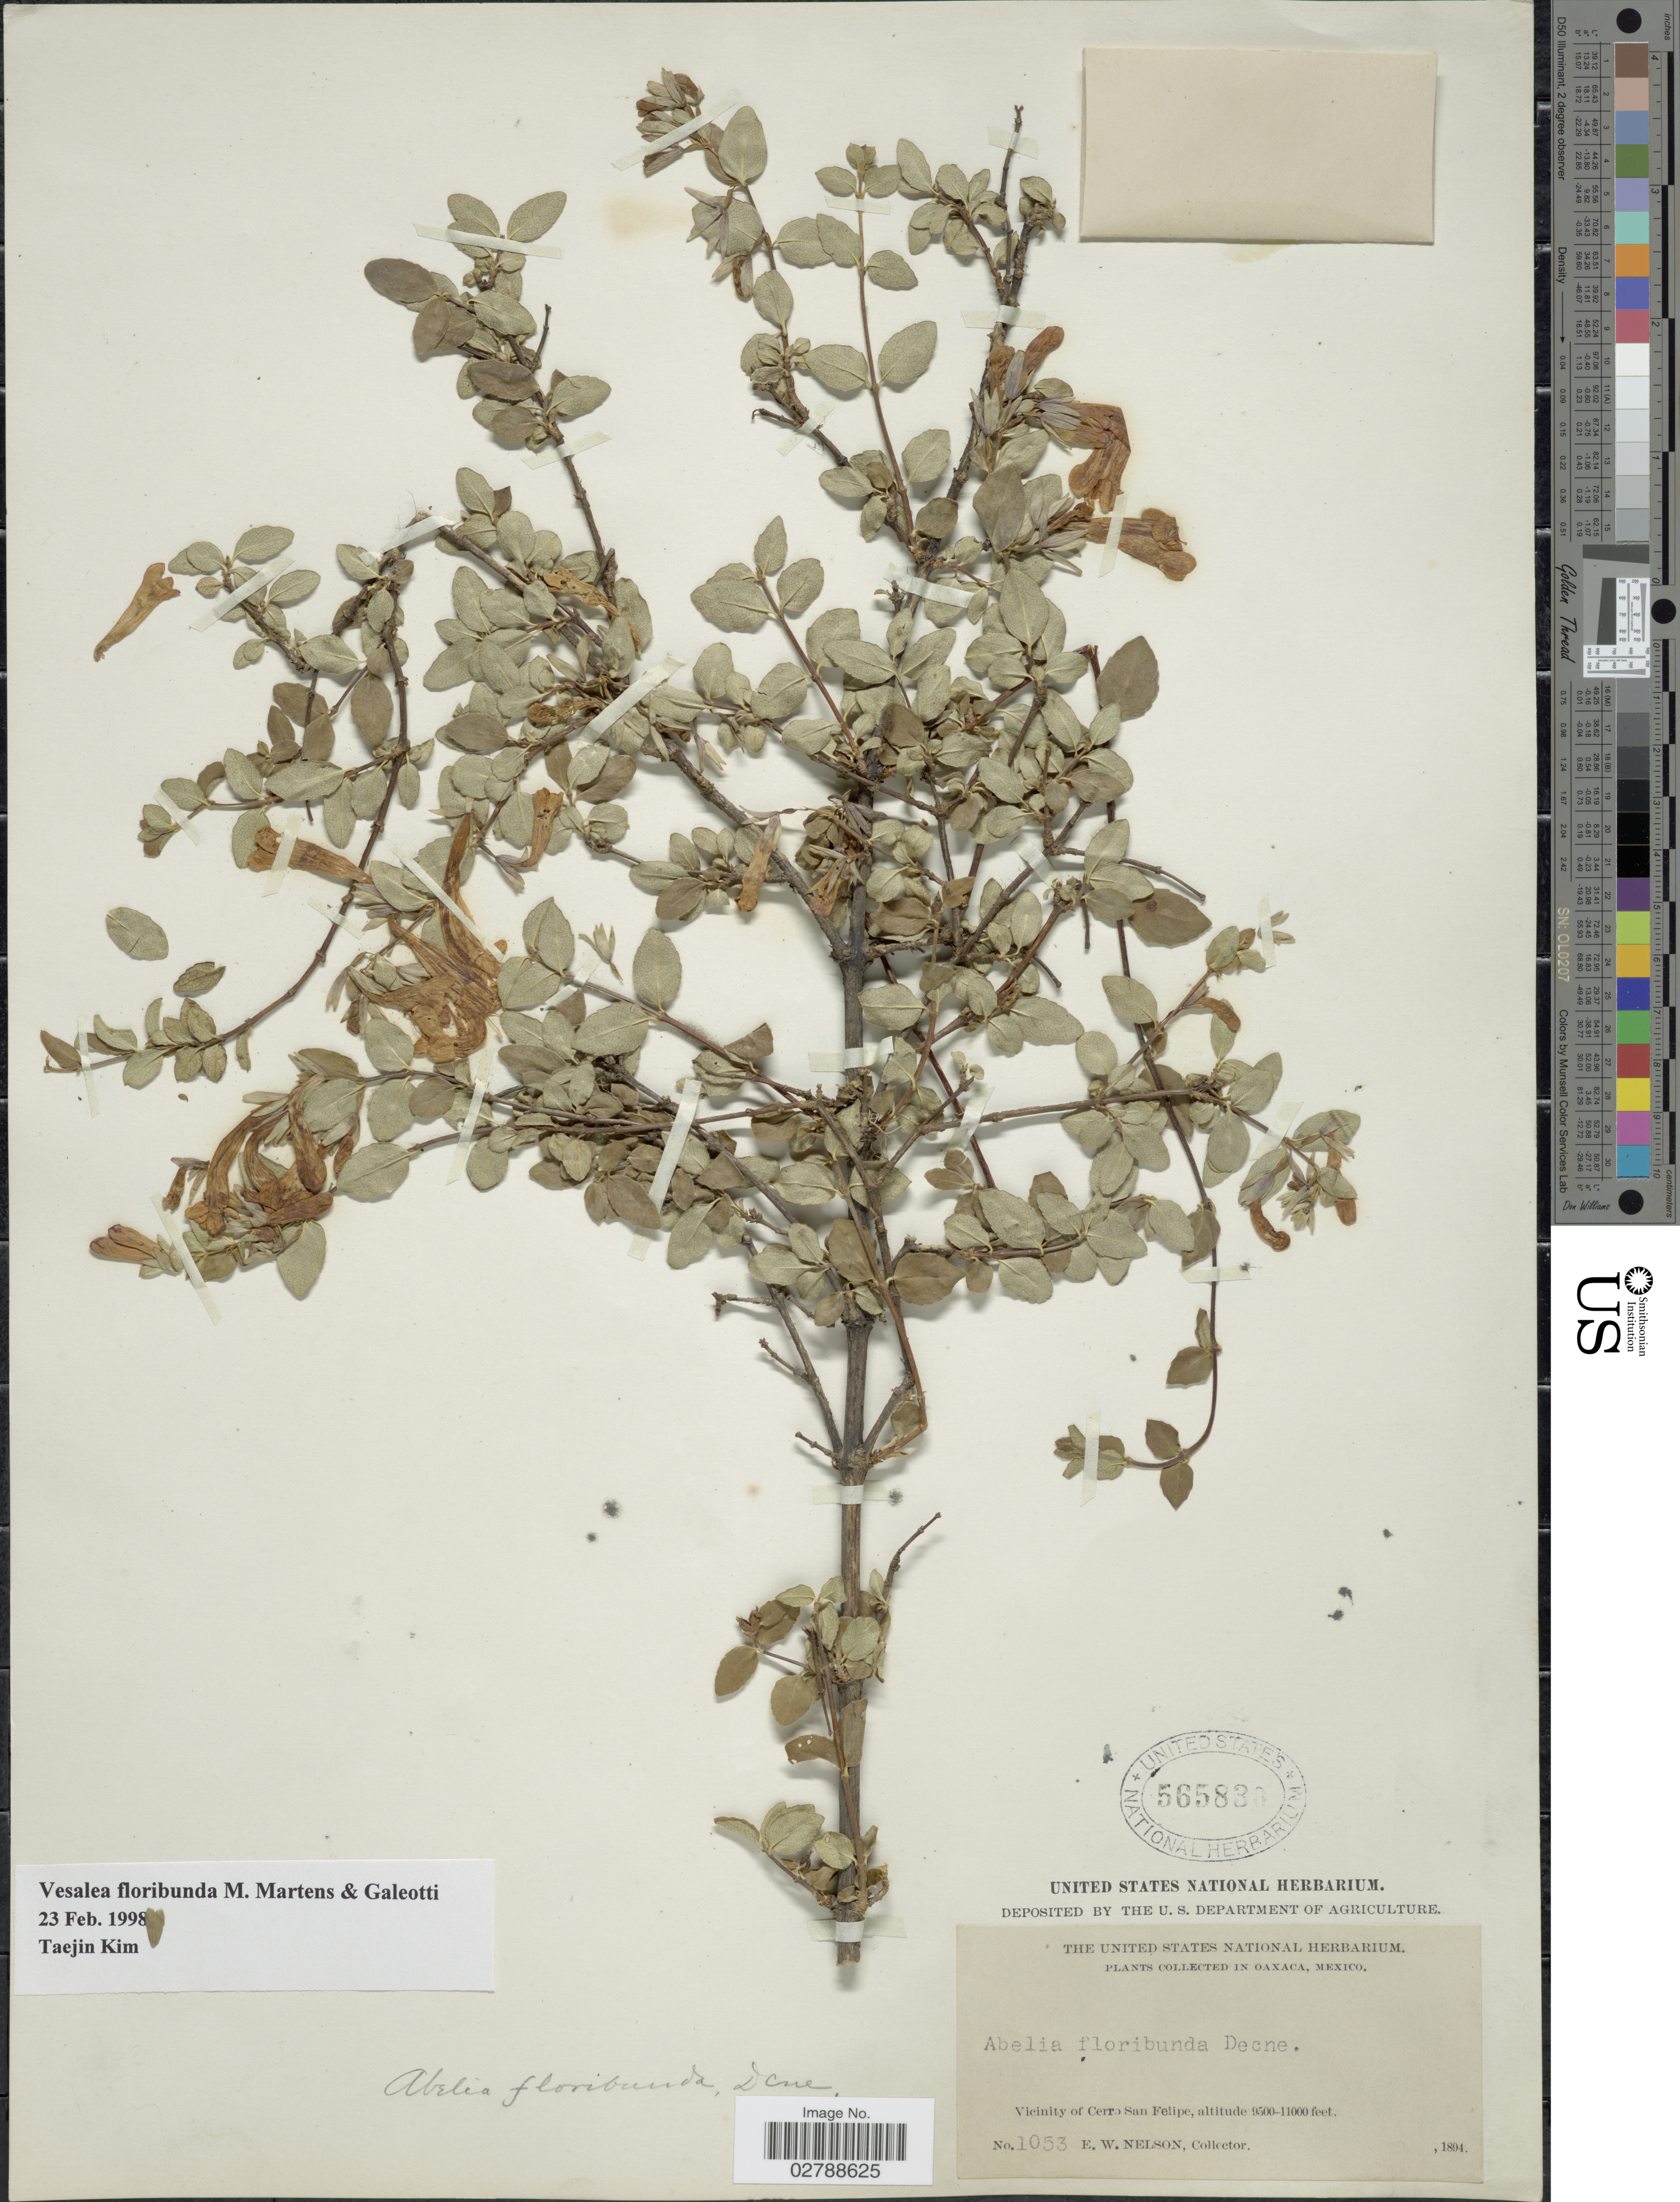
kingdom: Plantae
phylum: Tracheophyta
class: Magnoliopsida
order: Dipsacales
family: Caprifoliaceae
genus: Vesalea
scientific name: Vesalea floribunda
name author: M. Martens & Galeotti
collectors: E. W. Nelson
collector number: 1053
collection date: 1894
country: Mexico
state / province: Oaxaca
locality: Vicinity of Cerro San Felipe.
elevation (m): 2896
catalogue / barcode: US 565830